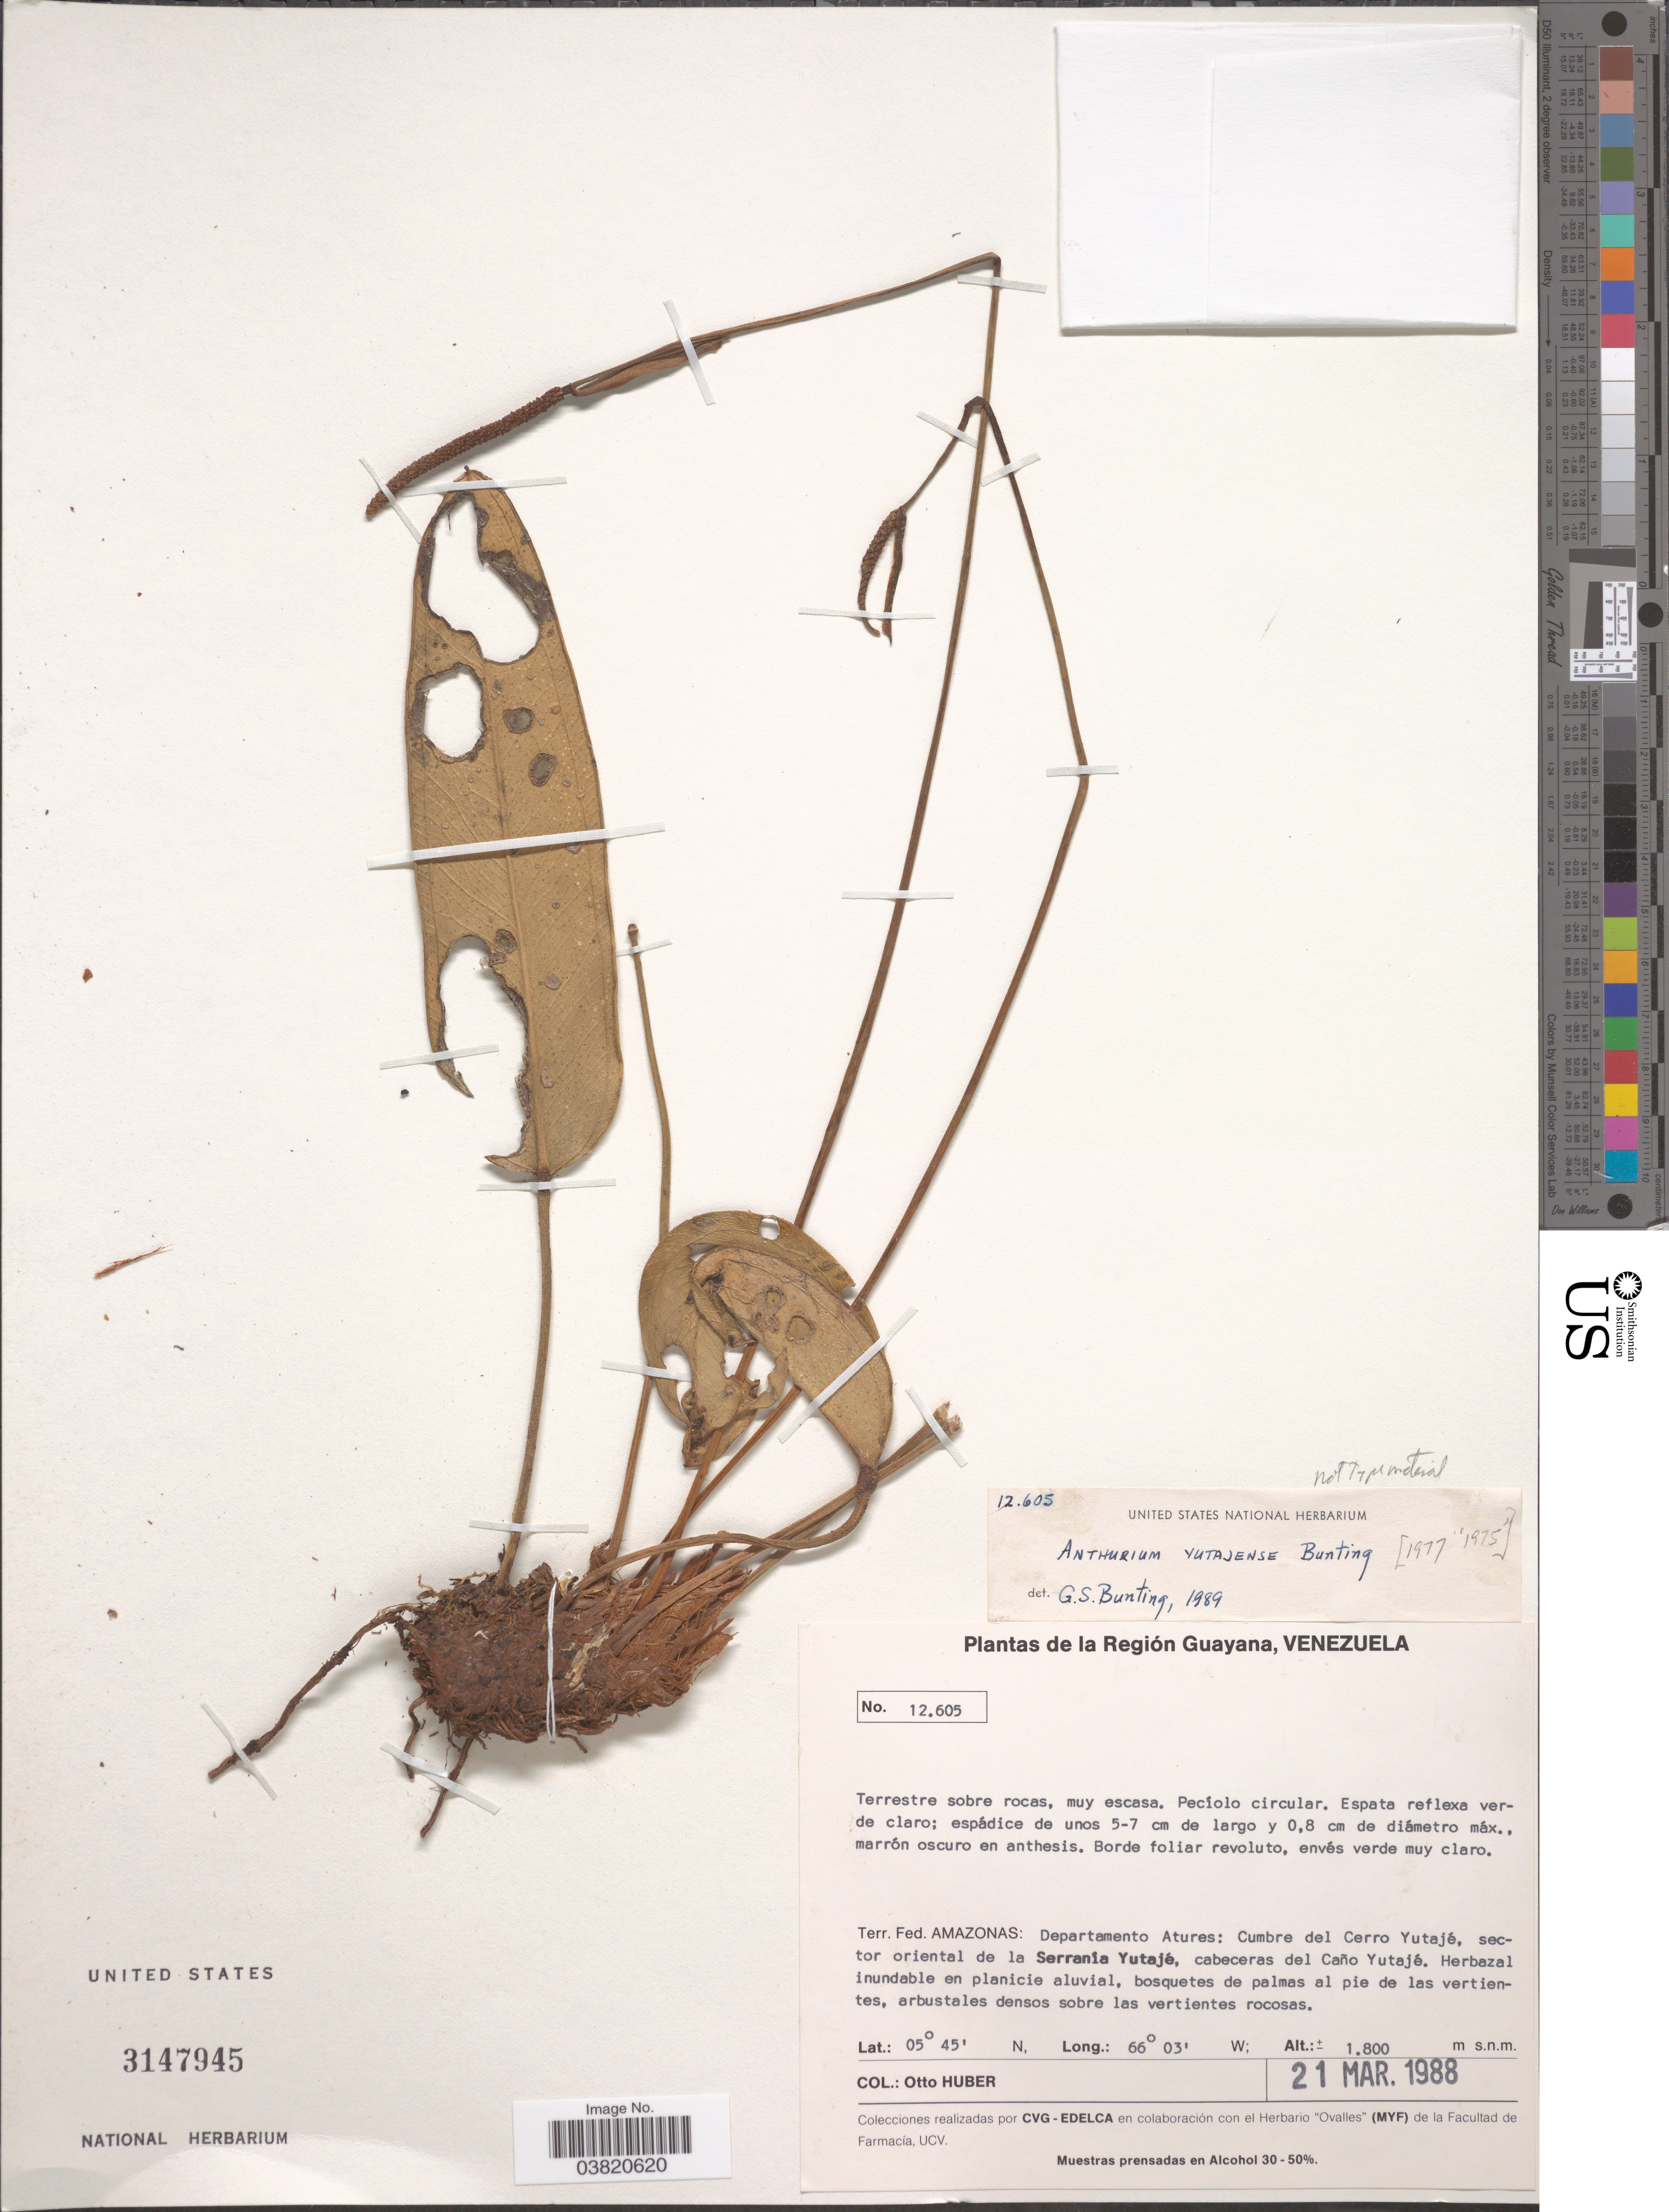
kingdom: Plantae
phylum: Tracheophyta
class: Liliopsida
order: Alismatales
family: Araceae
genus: Anthurium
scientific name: Anthurium yarumalense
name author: Engl.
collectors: O. Huber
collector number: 12605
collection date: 1988-03-21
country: Venezuela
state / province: Amazonas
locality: La Región Guayana. Terr. Fed. Amazonas: Departamento Atures: Cumbre del Cerro Yutajé, sector oriental de la Serranía Yutajé, cabeceras del Caño Yutajé.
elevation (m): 1800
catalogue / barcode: US 3147945